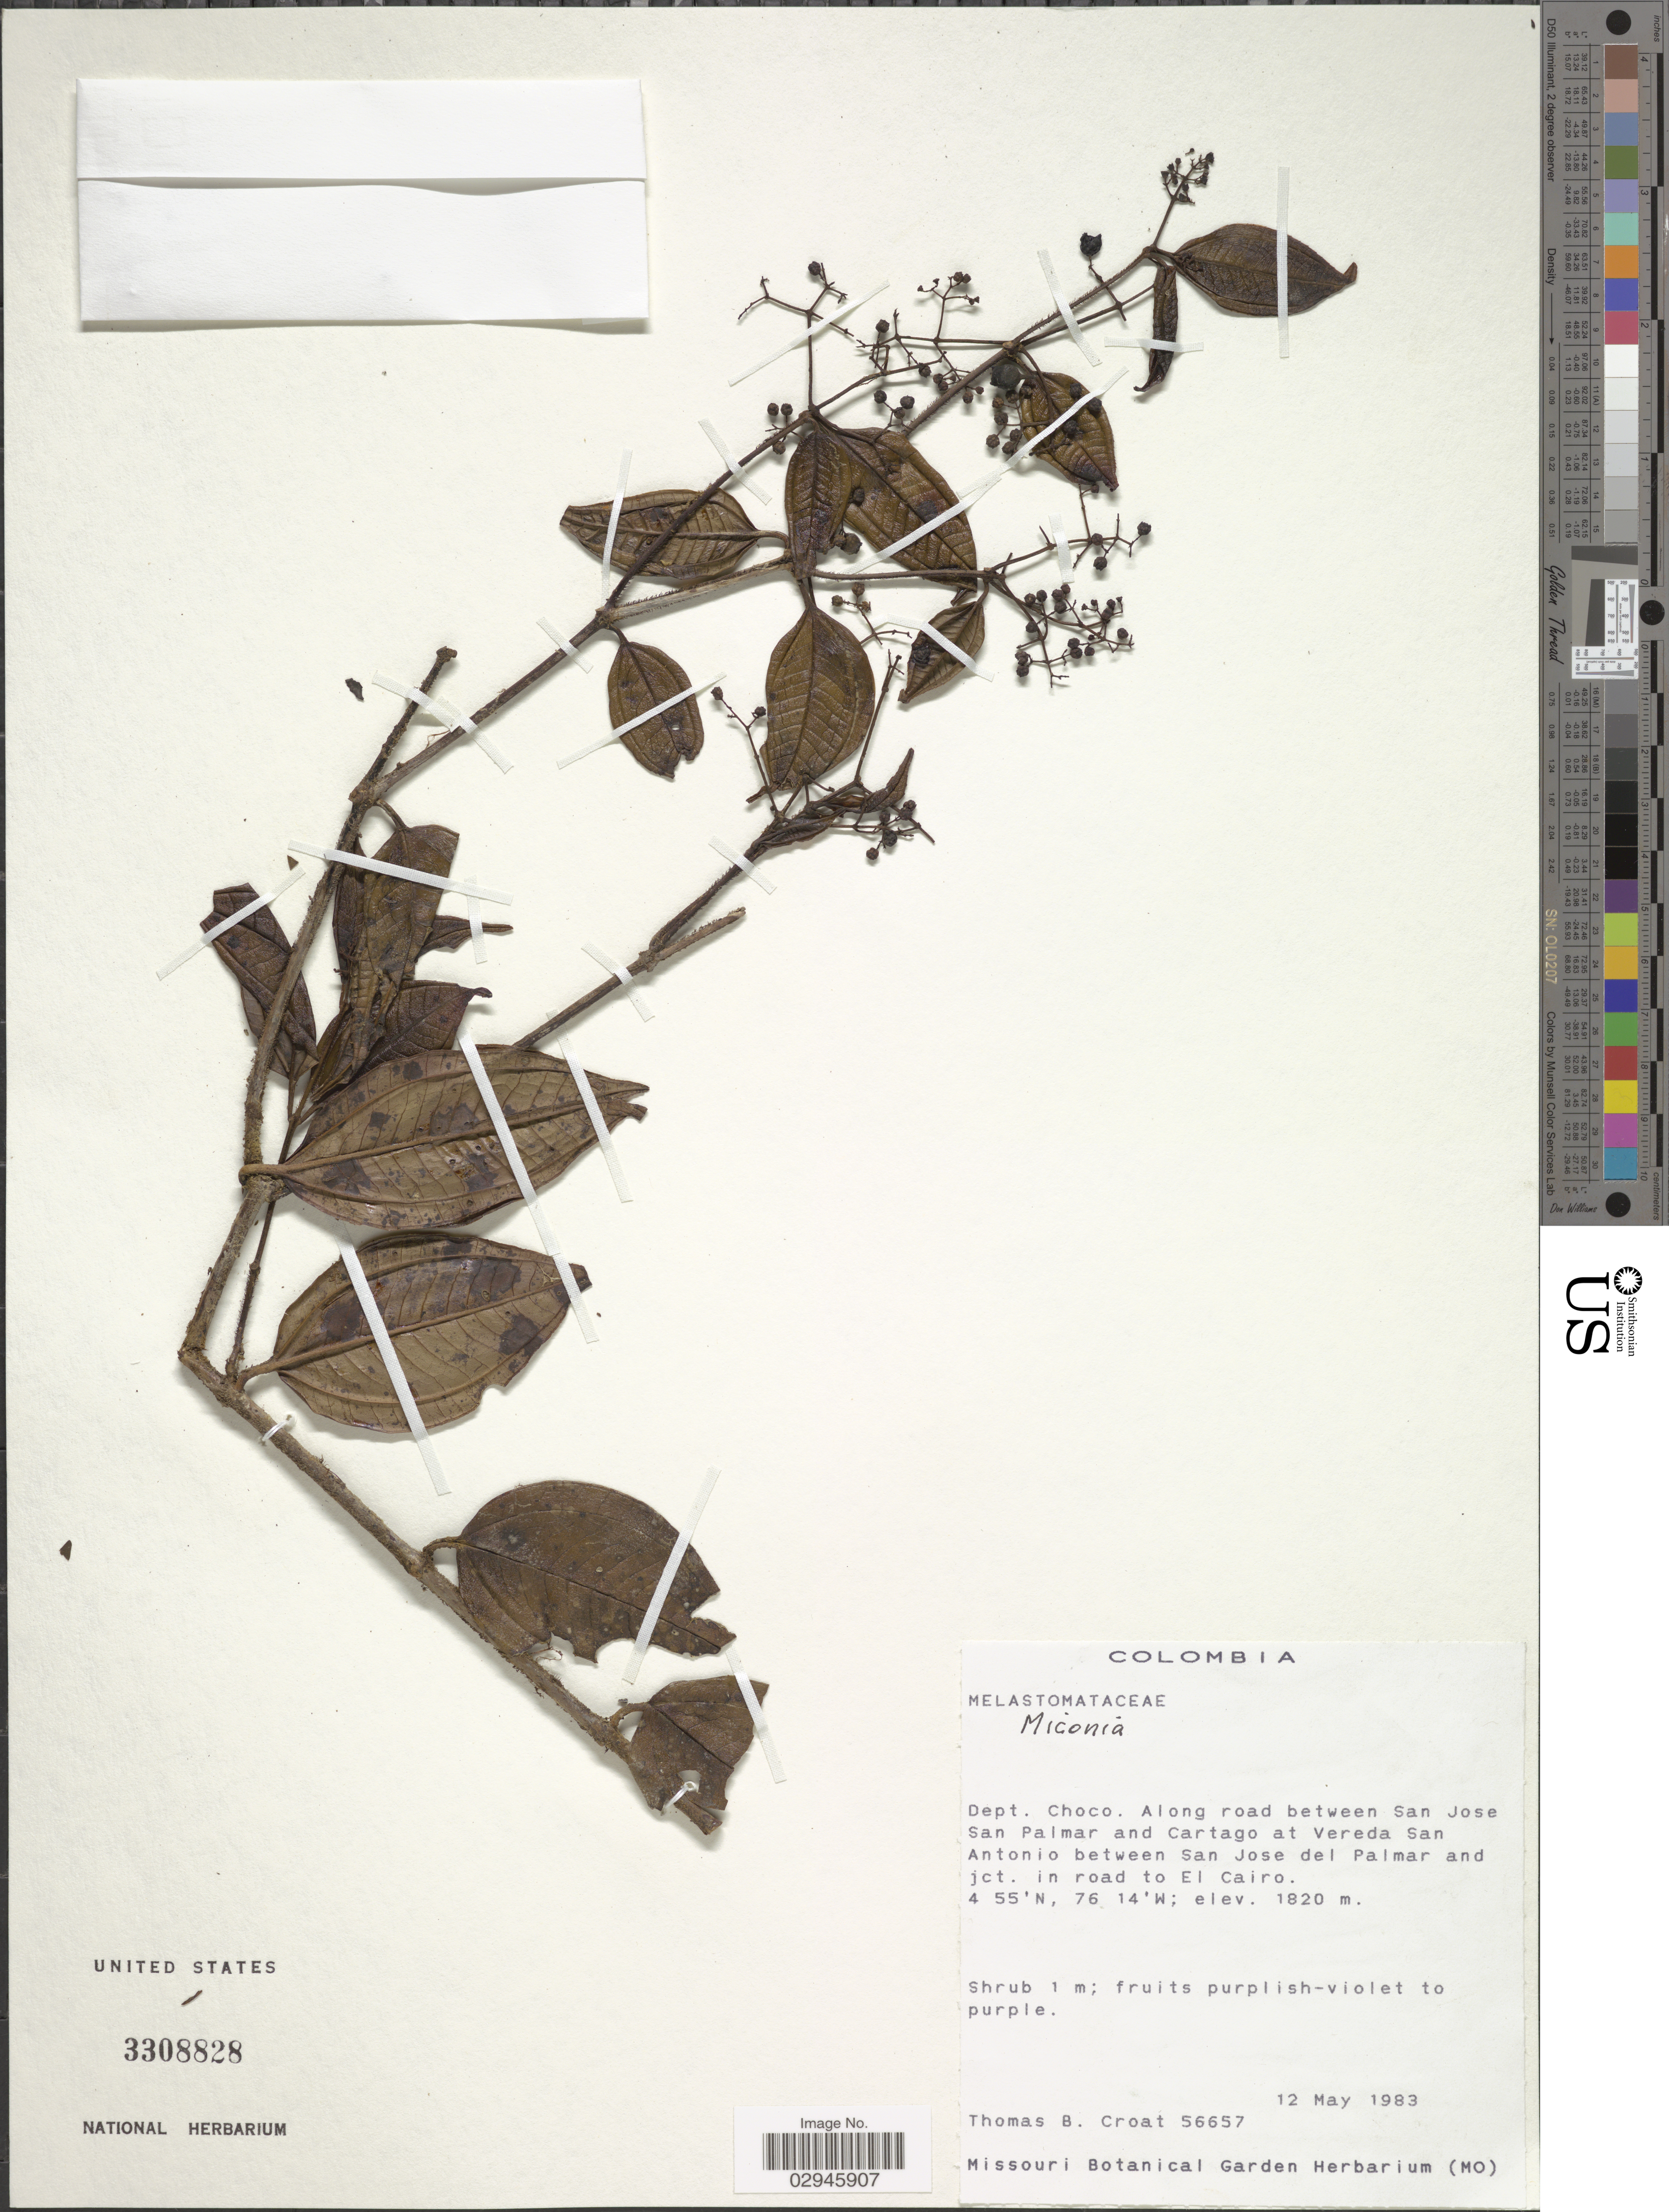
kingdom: Plantae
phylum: Tracheophyta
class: Magnoliopsida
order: Myrtales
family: Melastomataceae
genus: Miconia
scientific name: Miconia sp.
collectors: T. B. Croat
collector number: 56657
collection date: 1983-05-12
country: Colombia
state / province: Chocó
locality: Dept. Choco. Along road between San Jose. San Palmar and Cartago at Vereda San Antonio between San Jose del Palmar and jct. in road to El Cairo.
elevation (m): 1820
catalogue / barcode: US 3308828